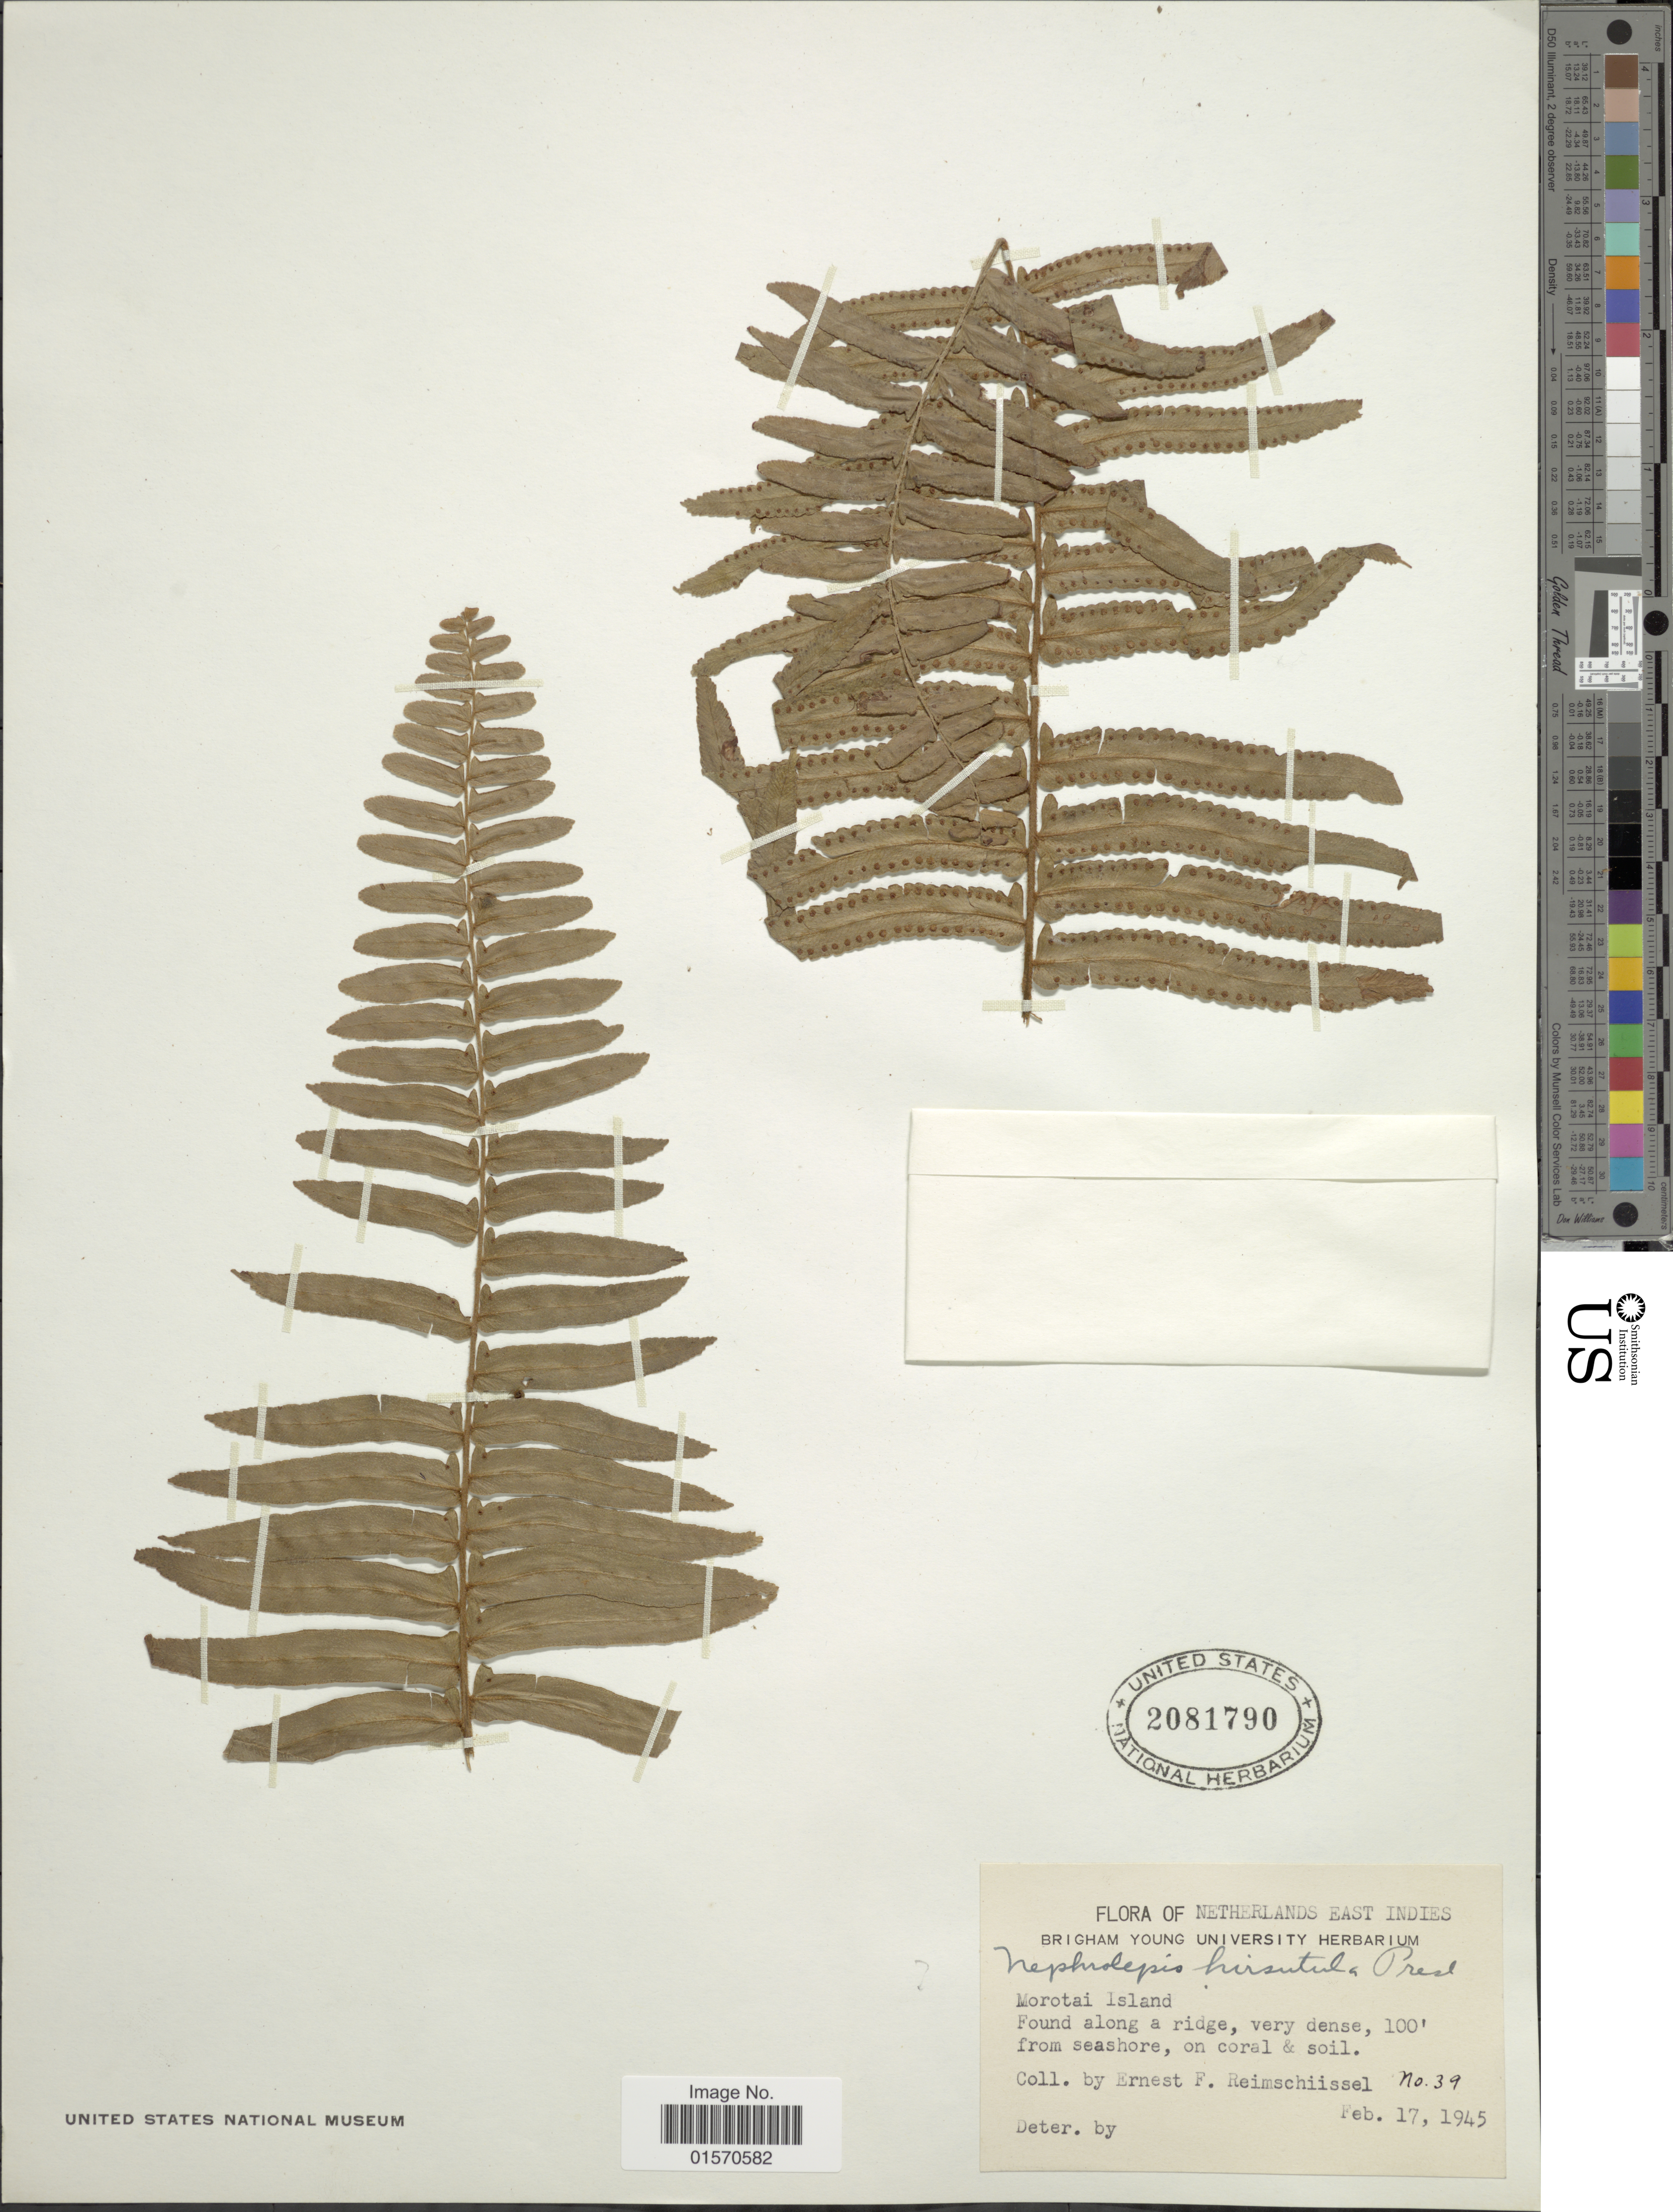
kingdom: Plantae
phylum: Tracheophyta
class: Polypodiopsida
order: Polypodiales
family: Nephrolepidaceae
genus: Nephrolepis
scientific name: Nephrolepis hirsutula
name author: (G. Forst.) C. Presl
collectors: E. Reimschiissel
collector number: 39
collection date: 1945-02-17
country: Indonesia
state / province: Maluku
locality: Netherlands East Indies. Morotai Island. Found along a ridge, very dense, 100' from seashore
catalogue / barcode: US 2081790